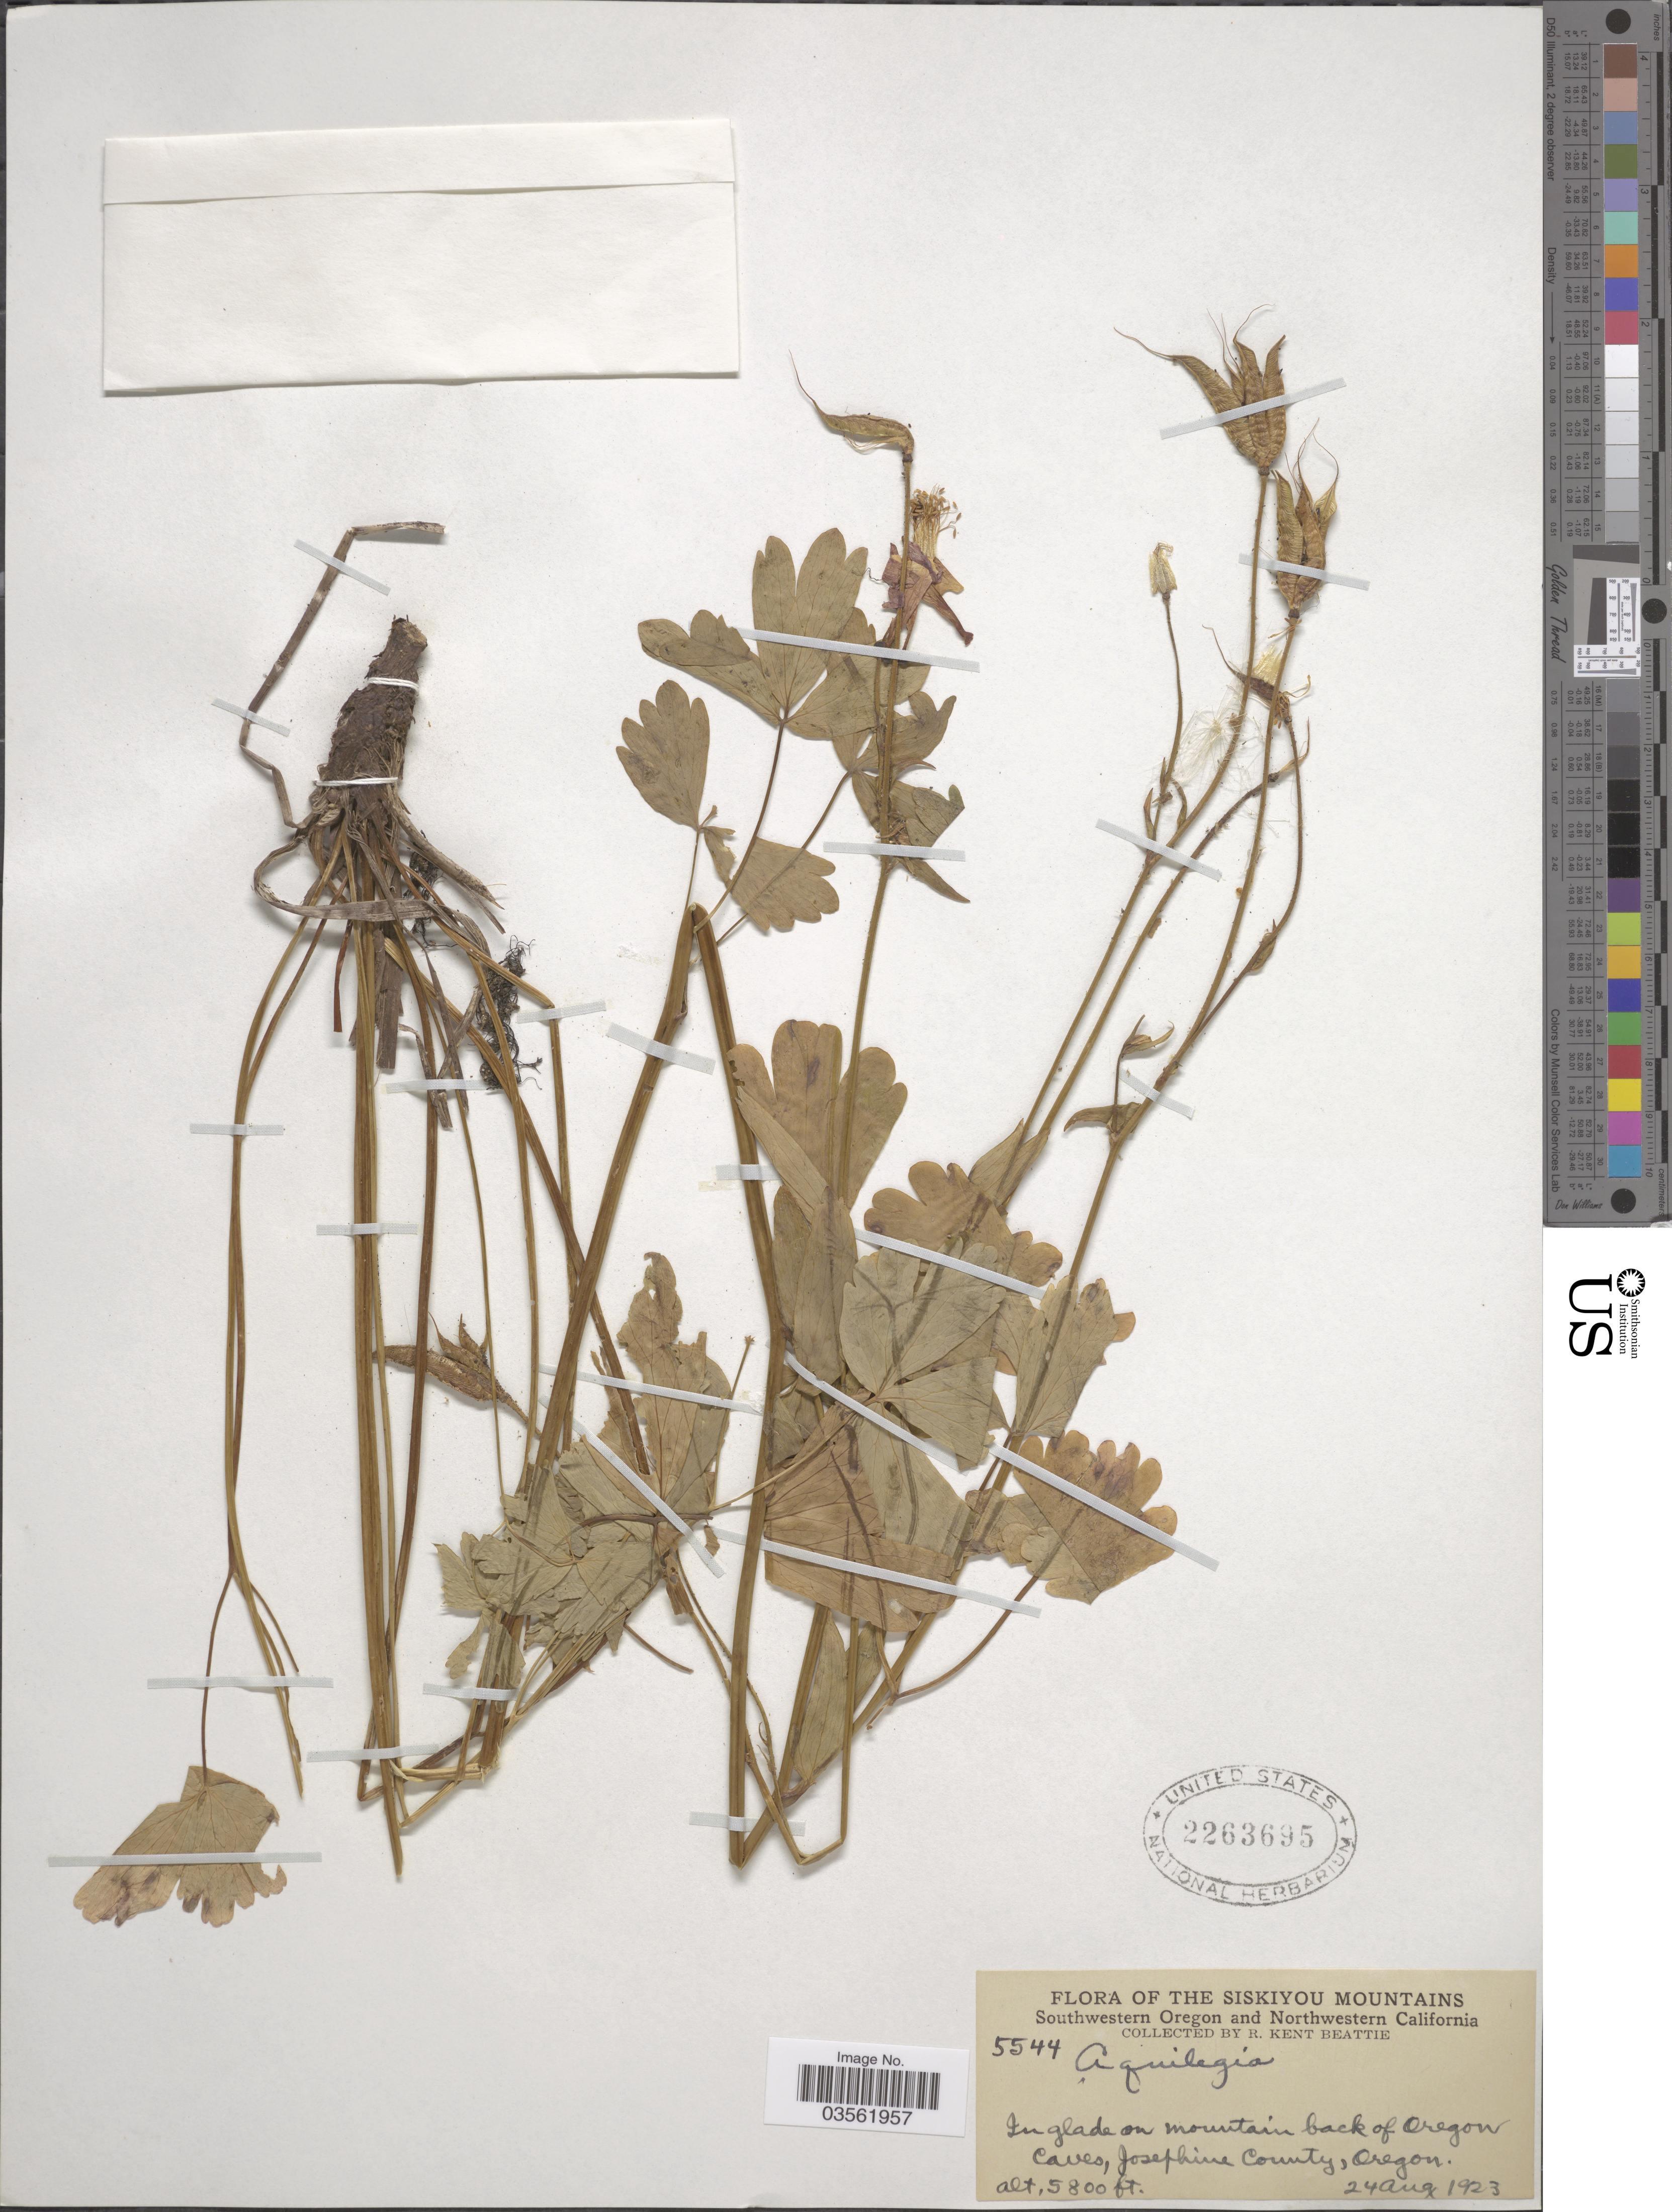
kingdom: Plantae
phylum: Tracheophyta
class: Magnoliopsida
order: Ranunculales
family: Ranunculaceae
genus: Aquilegia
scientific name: Aquilegia sp.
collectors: R. K. Beattie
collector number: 5544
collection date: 1923-08-24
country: United States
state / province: Oregon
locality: The Siskiyou Mountains. Southwestern Oregon. In glade on mountain back of Oregon Caves, Josephine County.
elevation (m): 1768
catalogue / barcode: US 2263695